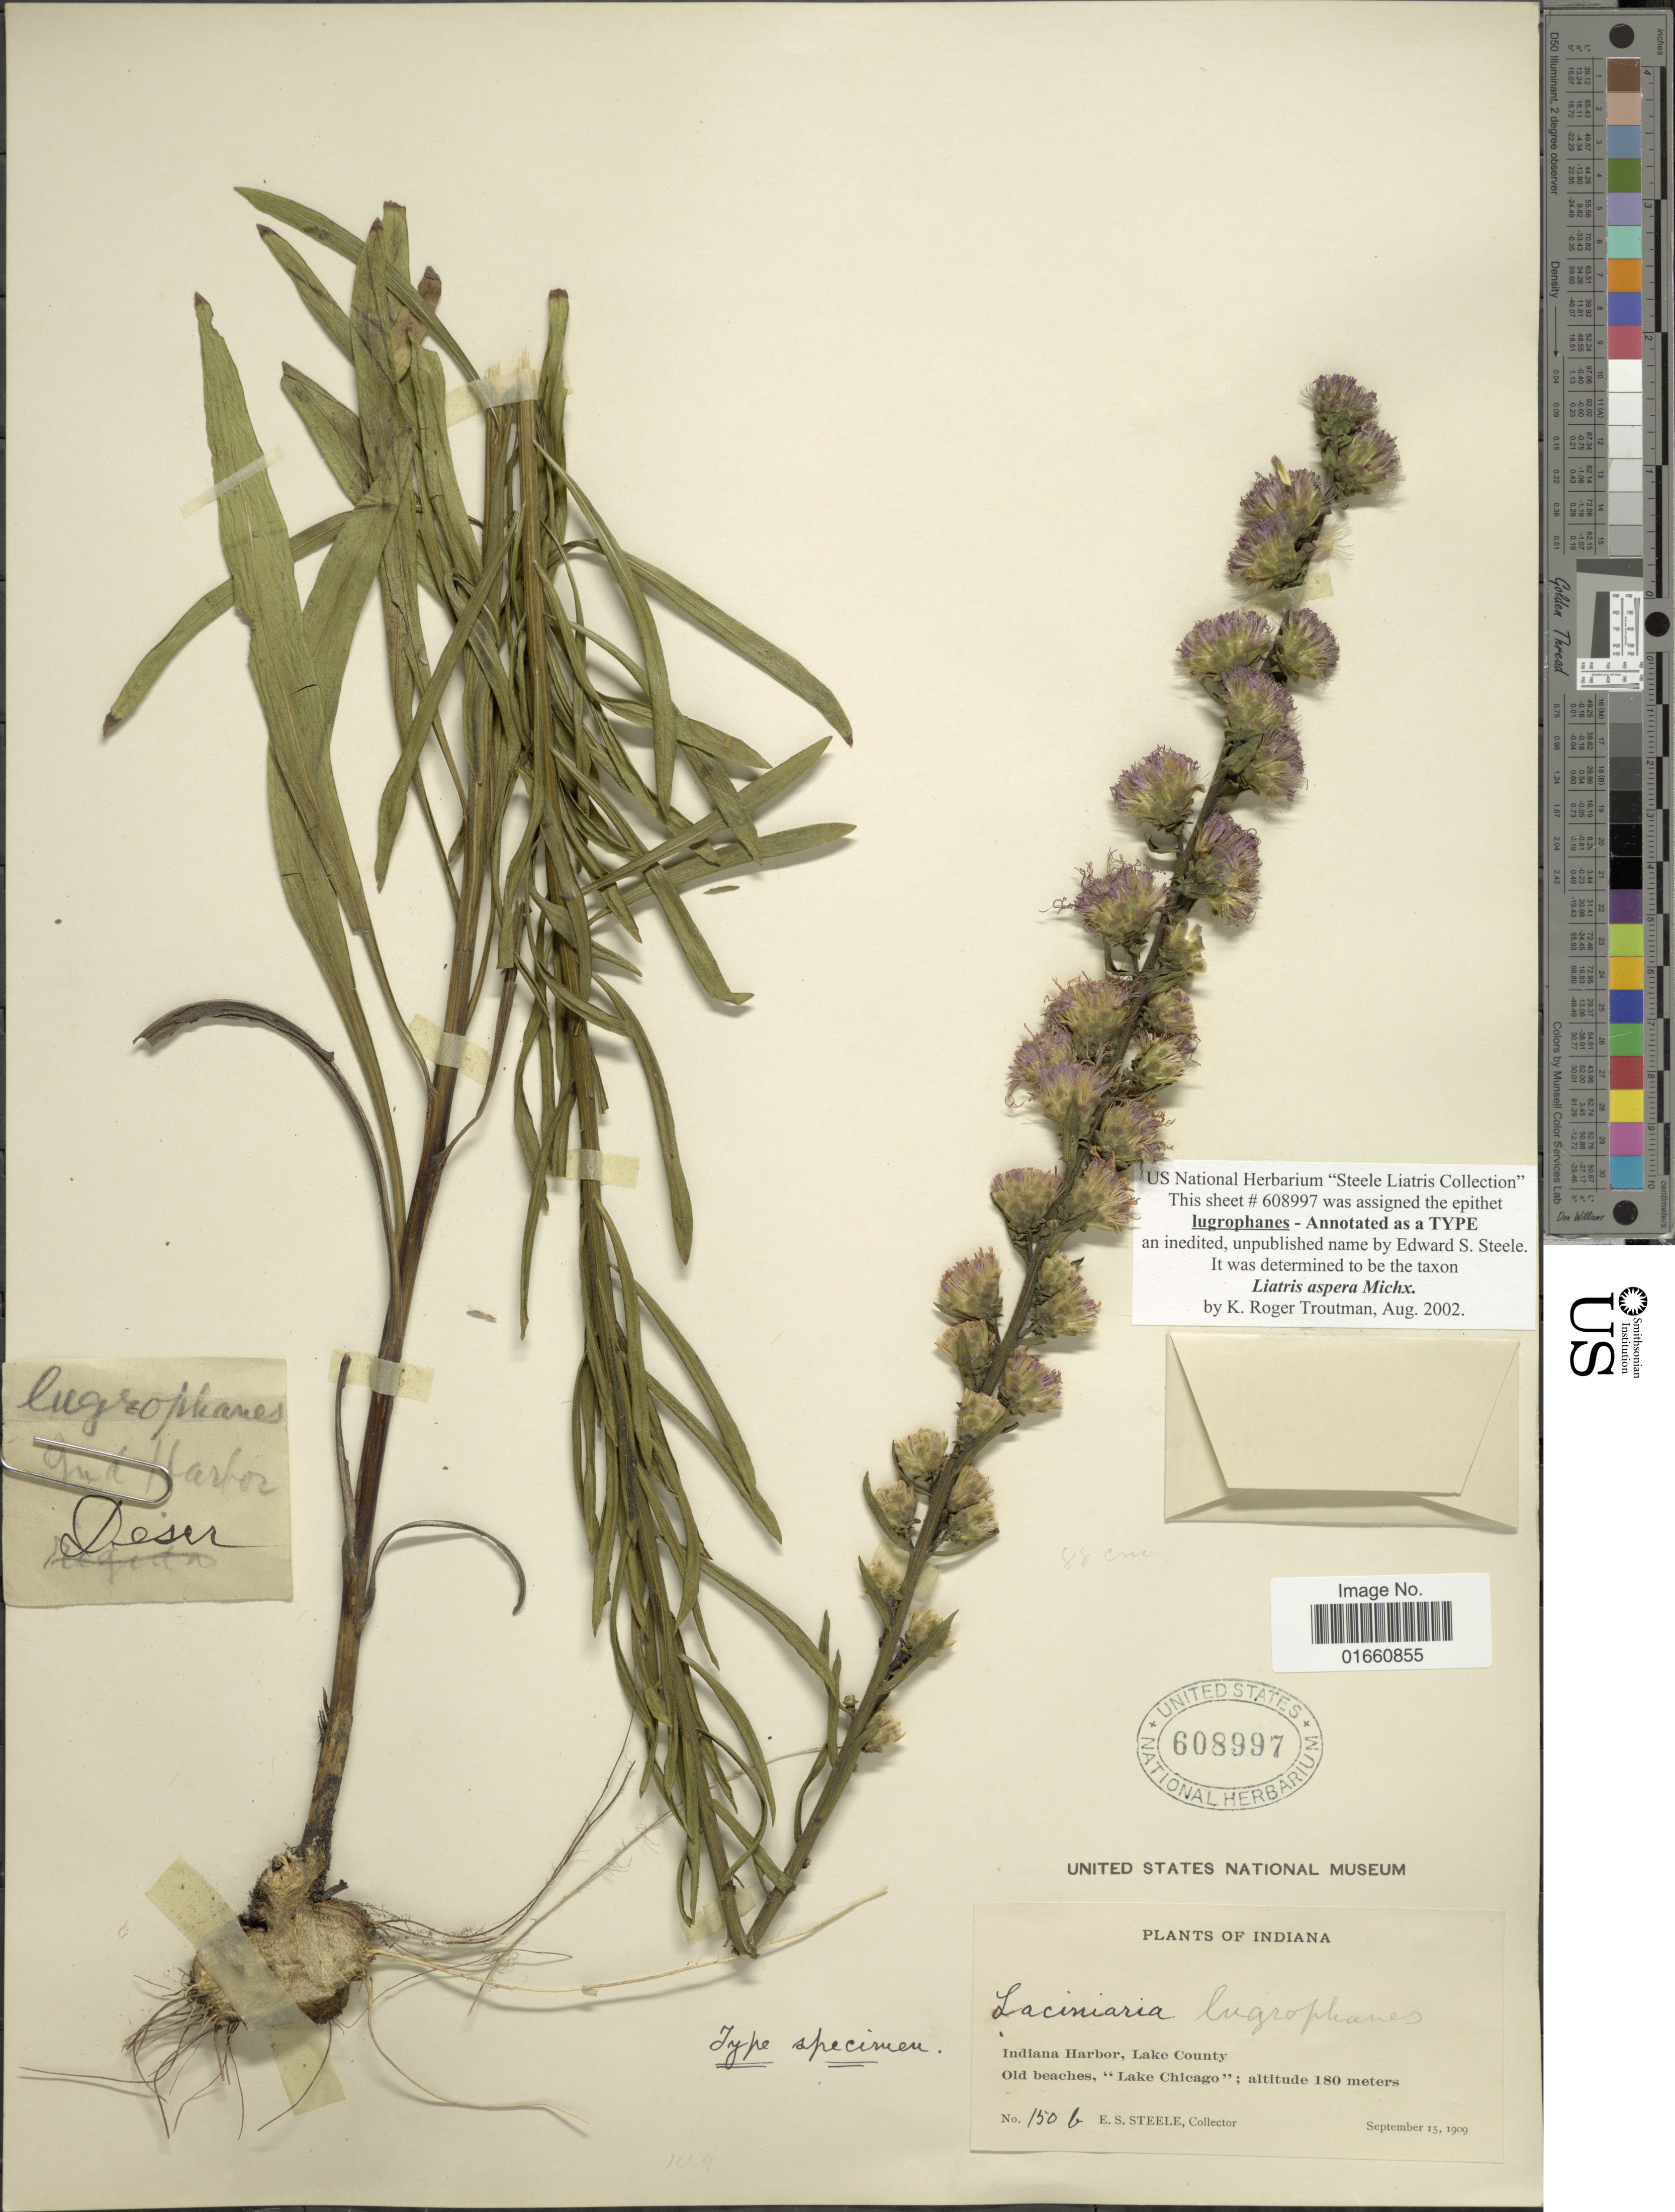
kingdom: Plantae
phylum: Tracheophyta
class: Magnoliopsida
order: Asterales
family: Asteraceae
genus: Liatris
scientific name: Liatris aspera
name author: Michx.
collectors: E. Steele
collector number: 150b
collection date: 1909-09-15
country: United States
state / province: Indiana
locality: Indiana Harbor, Lake County, Old beaches, "Lake Chicago"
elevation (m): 180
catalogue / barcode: US 608997